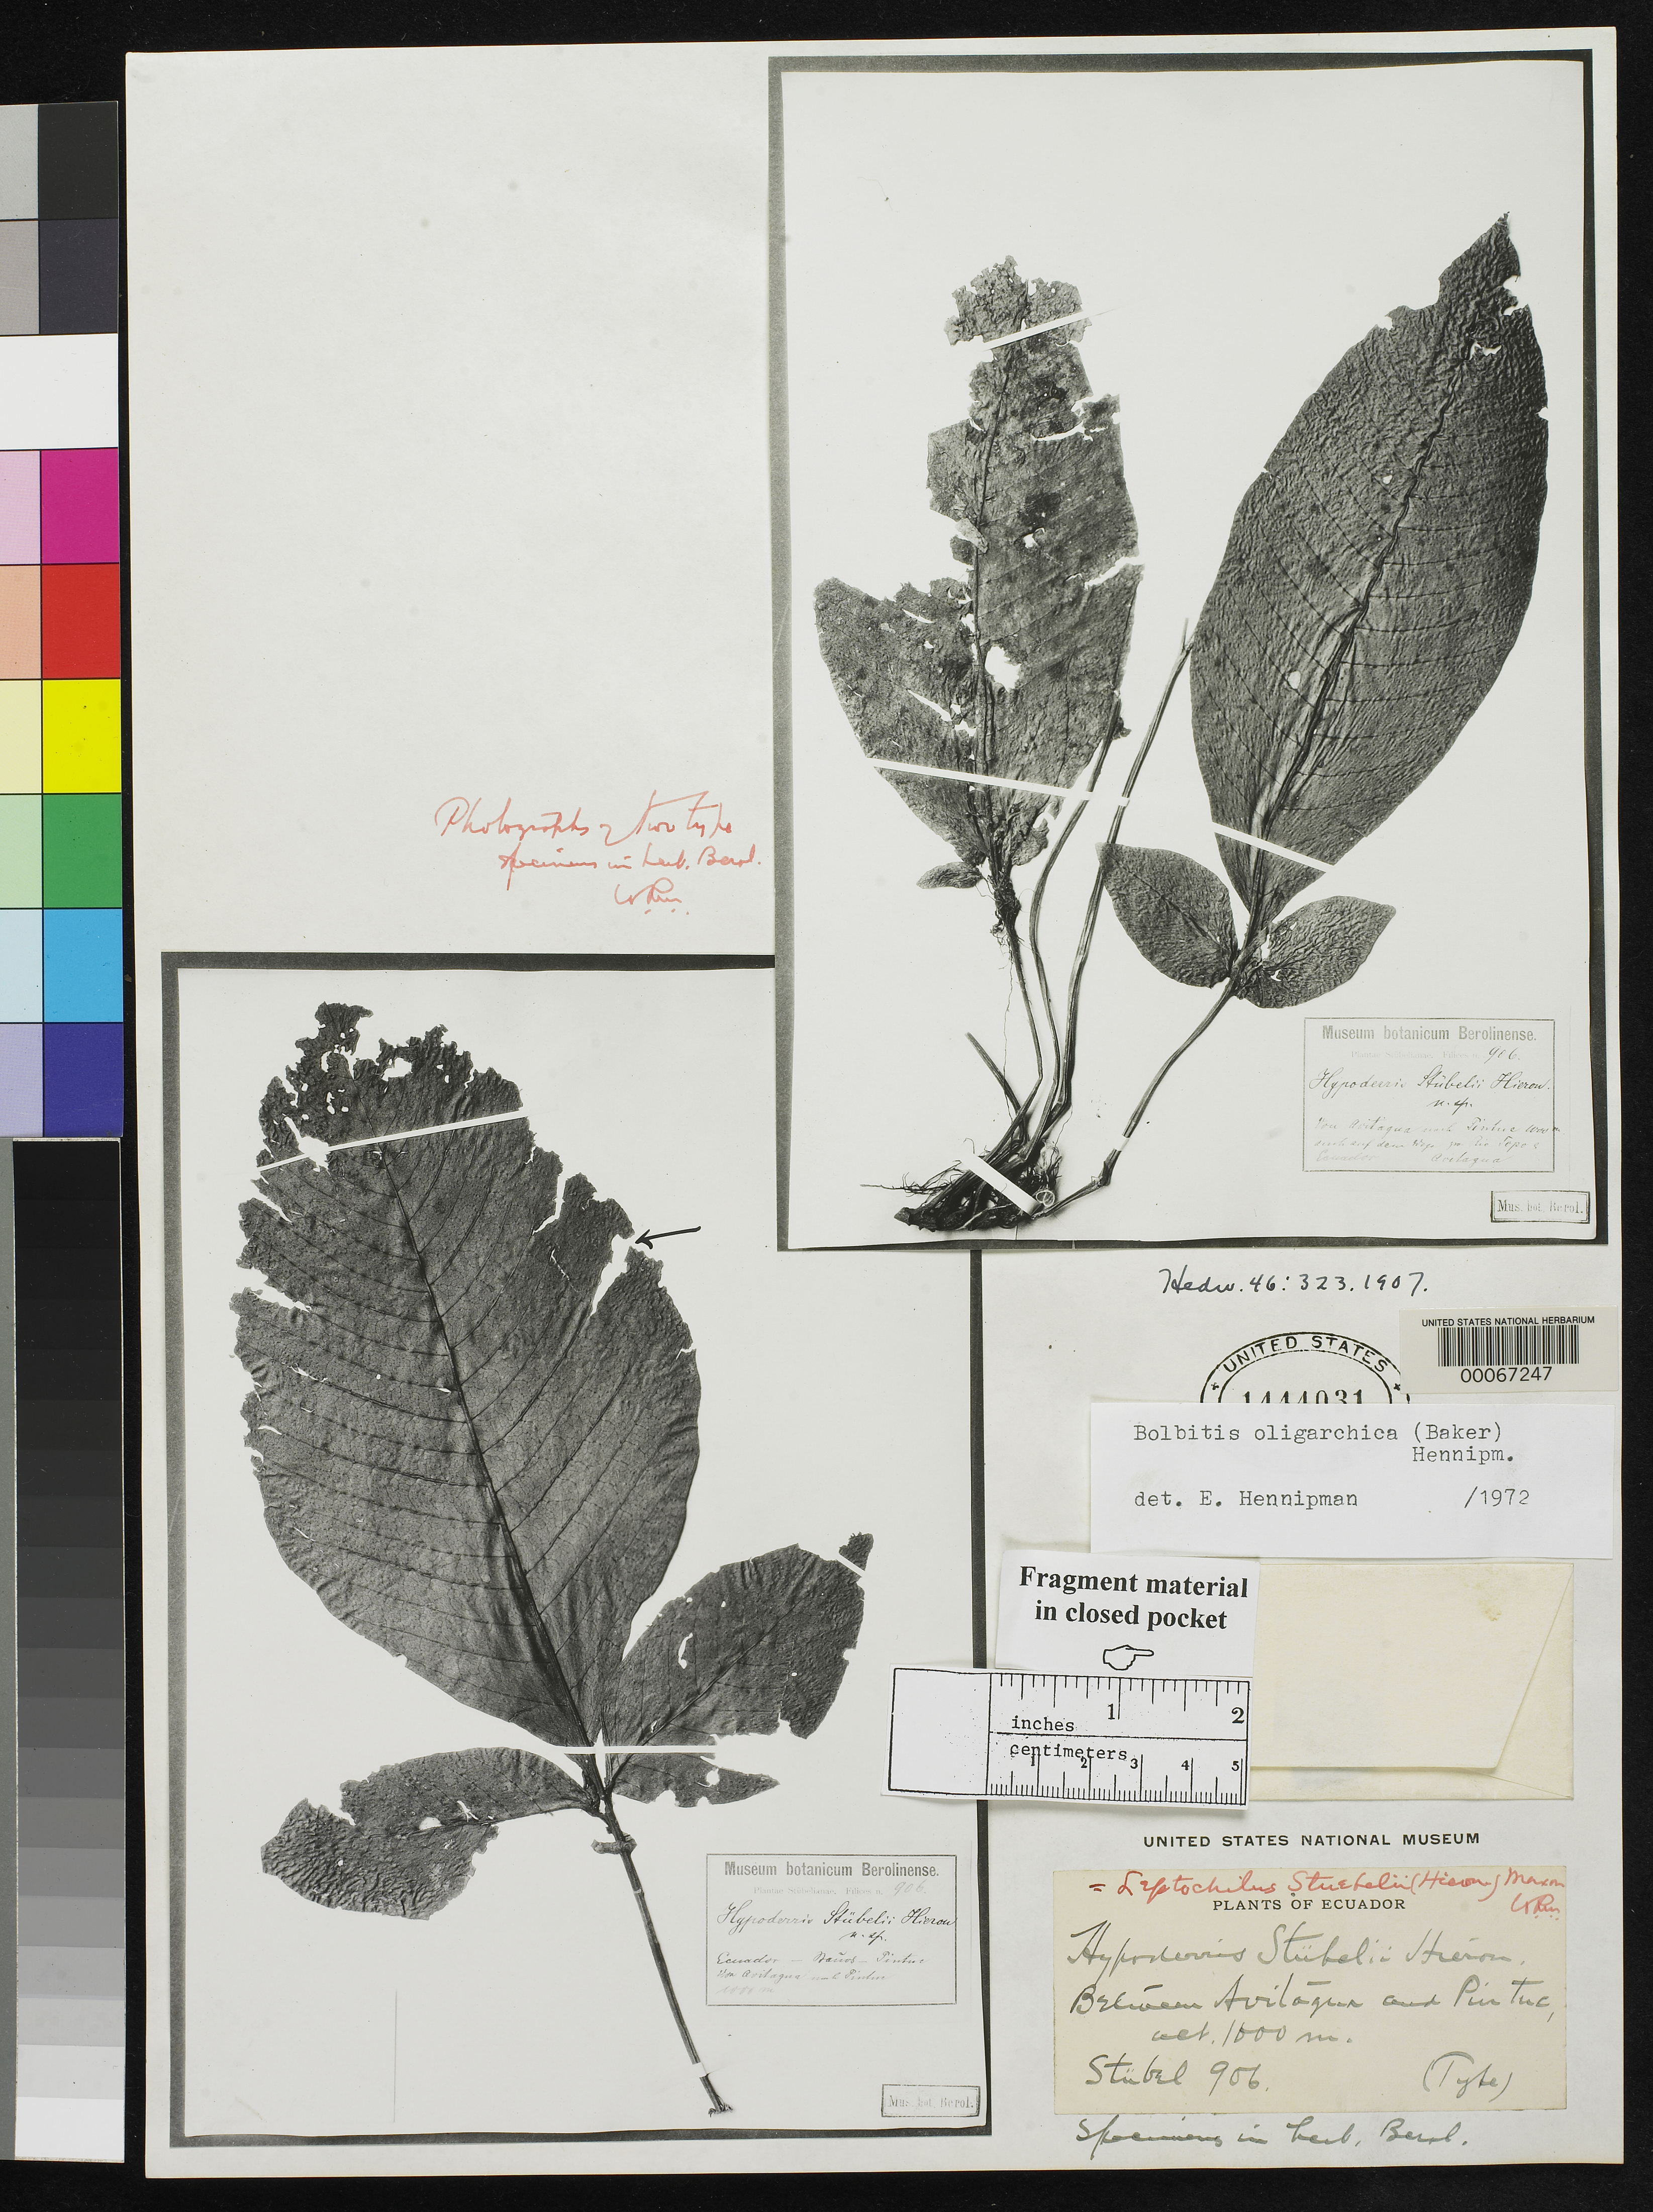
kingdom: Plantae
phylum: Tracheophyta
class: Polypodiopsida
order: Polypodiales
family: Tectariaceae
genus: Hypoderris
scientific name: Hypoderris stuebelii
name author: Hieron.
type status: Type Collection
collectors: M. Stuebel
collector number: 906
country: Ecuador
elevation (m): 1000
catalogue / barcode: US 1444031